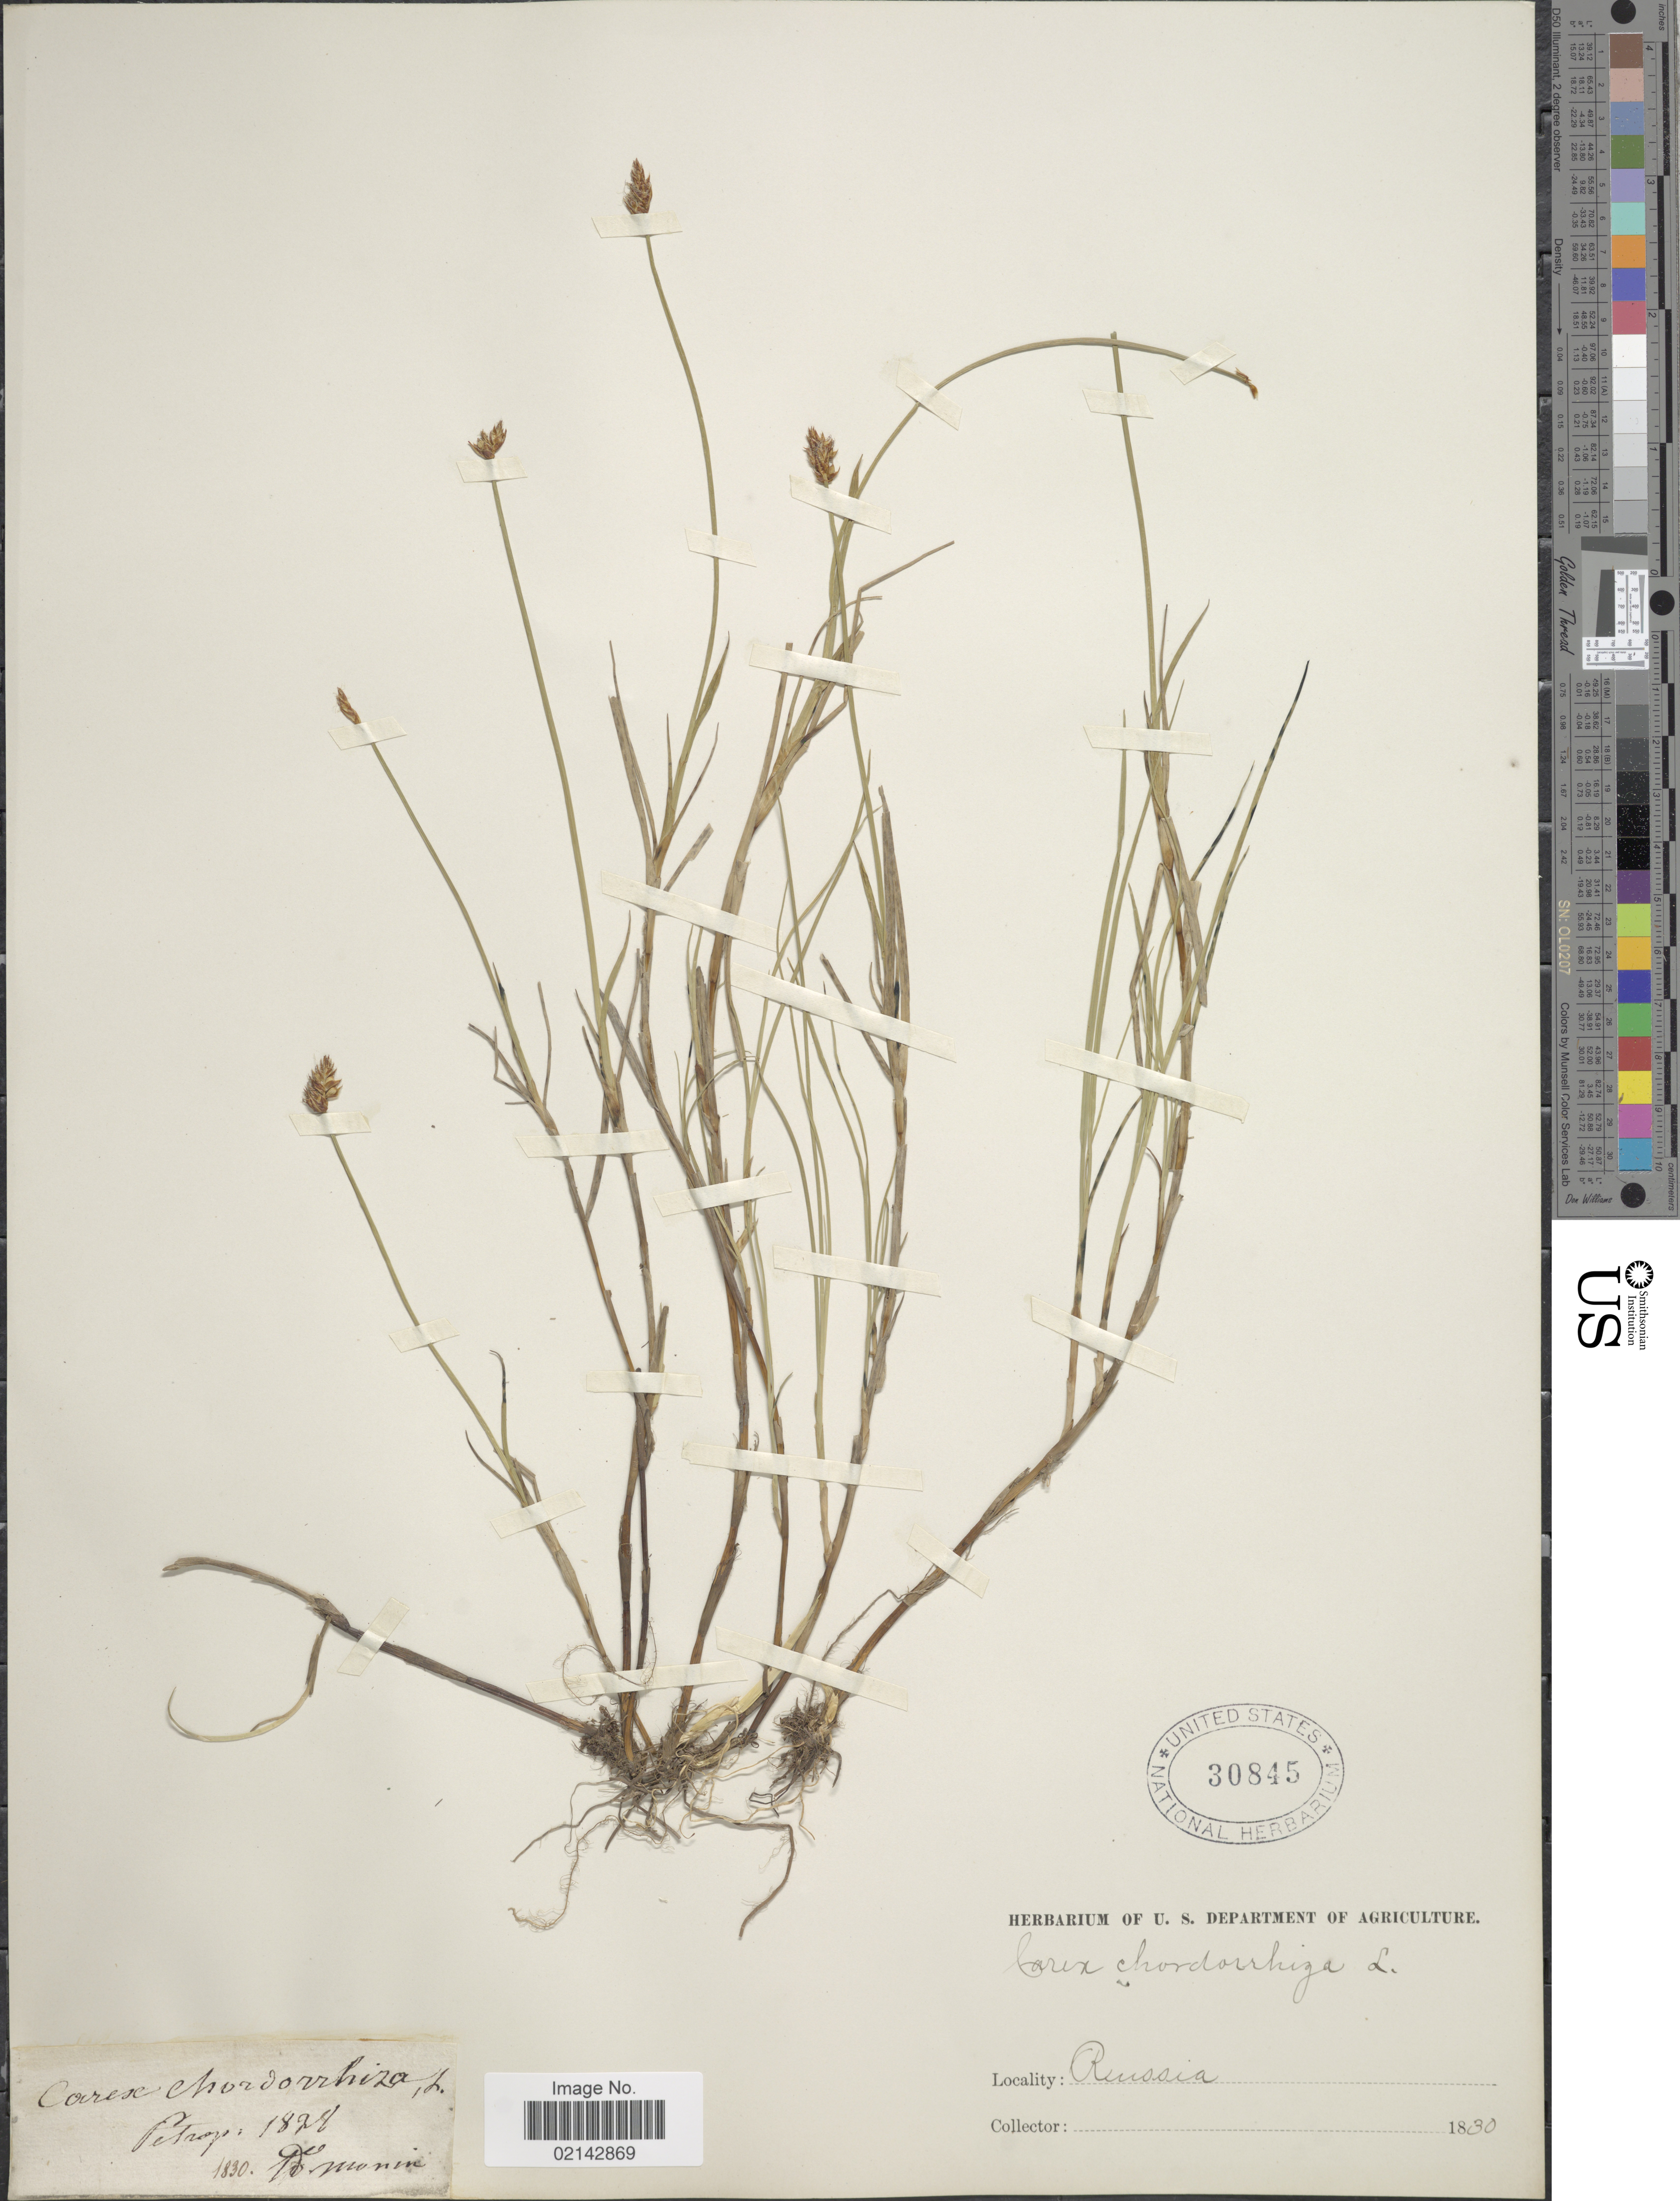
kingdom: Plantae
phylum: Tracheophyta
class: Liliopsida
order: Poales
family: Cyperaceae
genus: Carex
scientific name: Carex chordorrhiza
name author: L. f.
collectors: Monin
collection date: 1828/1830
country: Russian Federation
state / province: St. Petersburg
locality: Petrop.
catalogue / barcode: US 30845